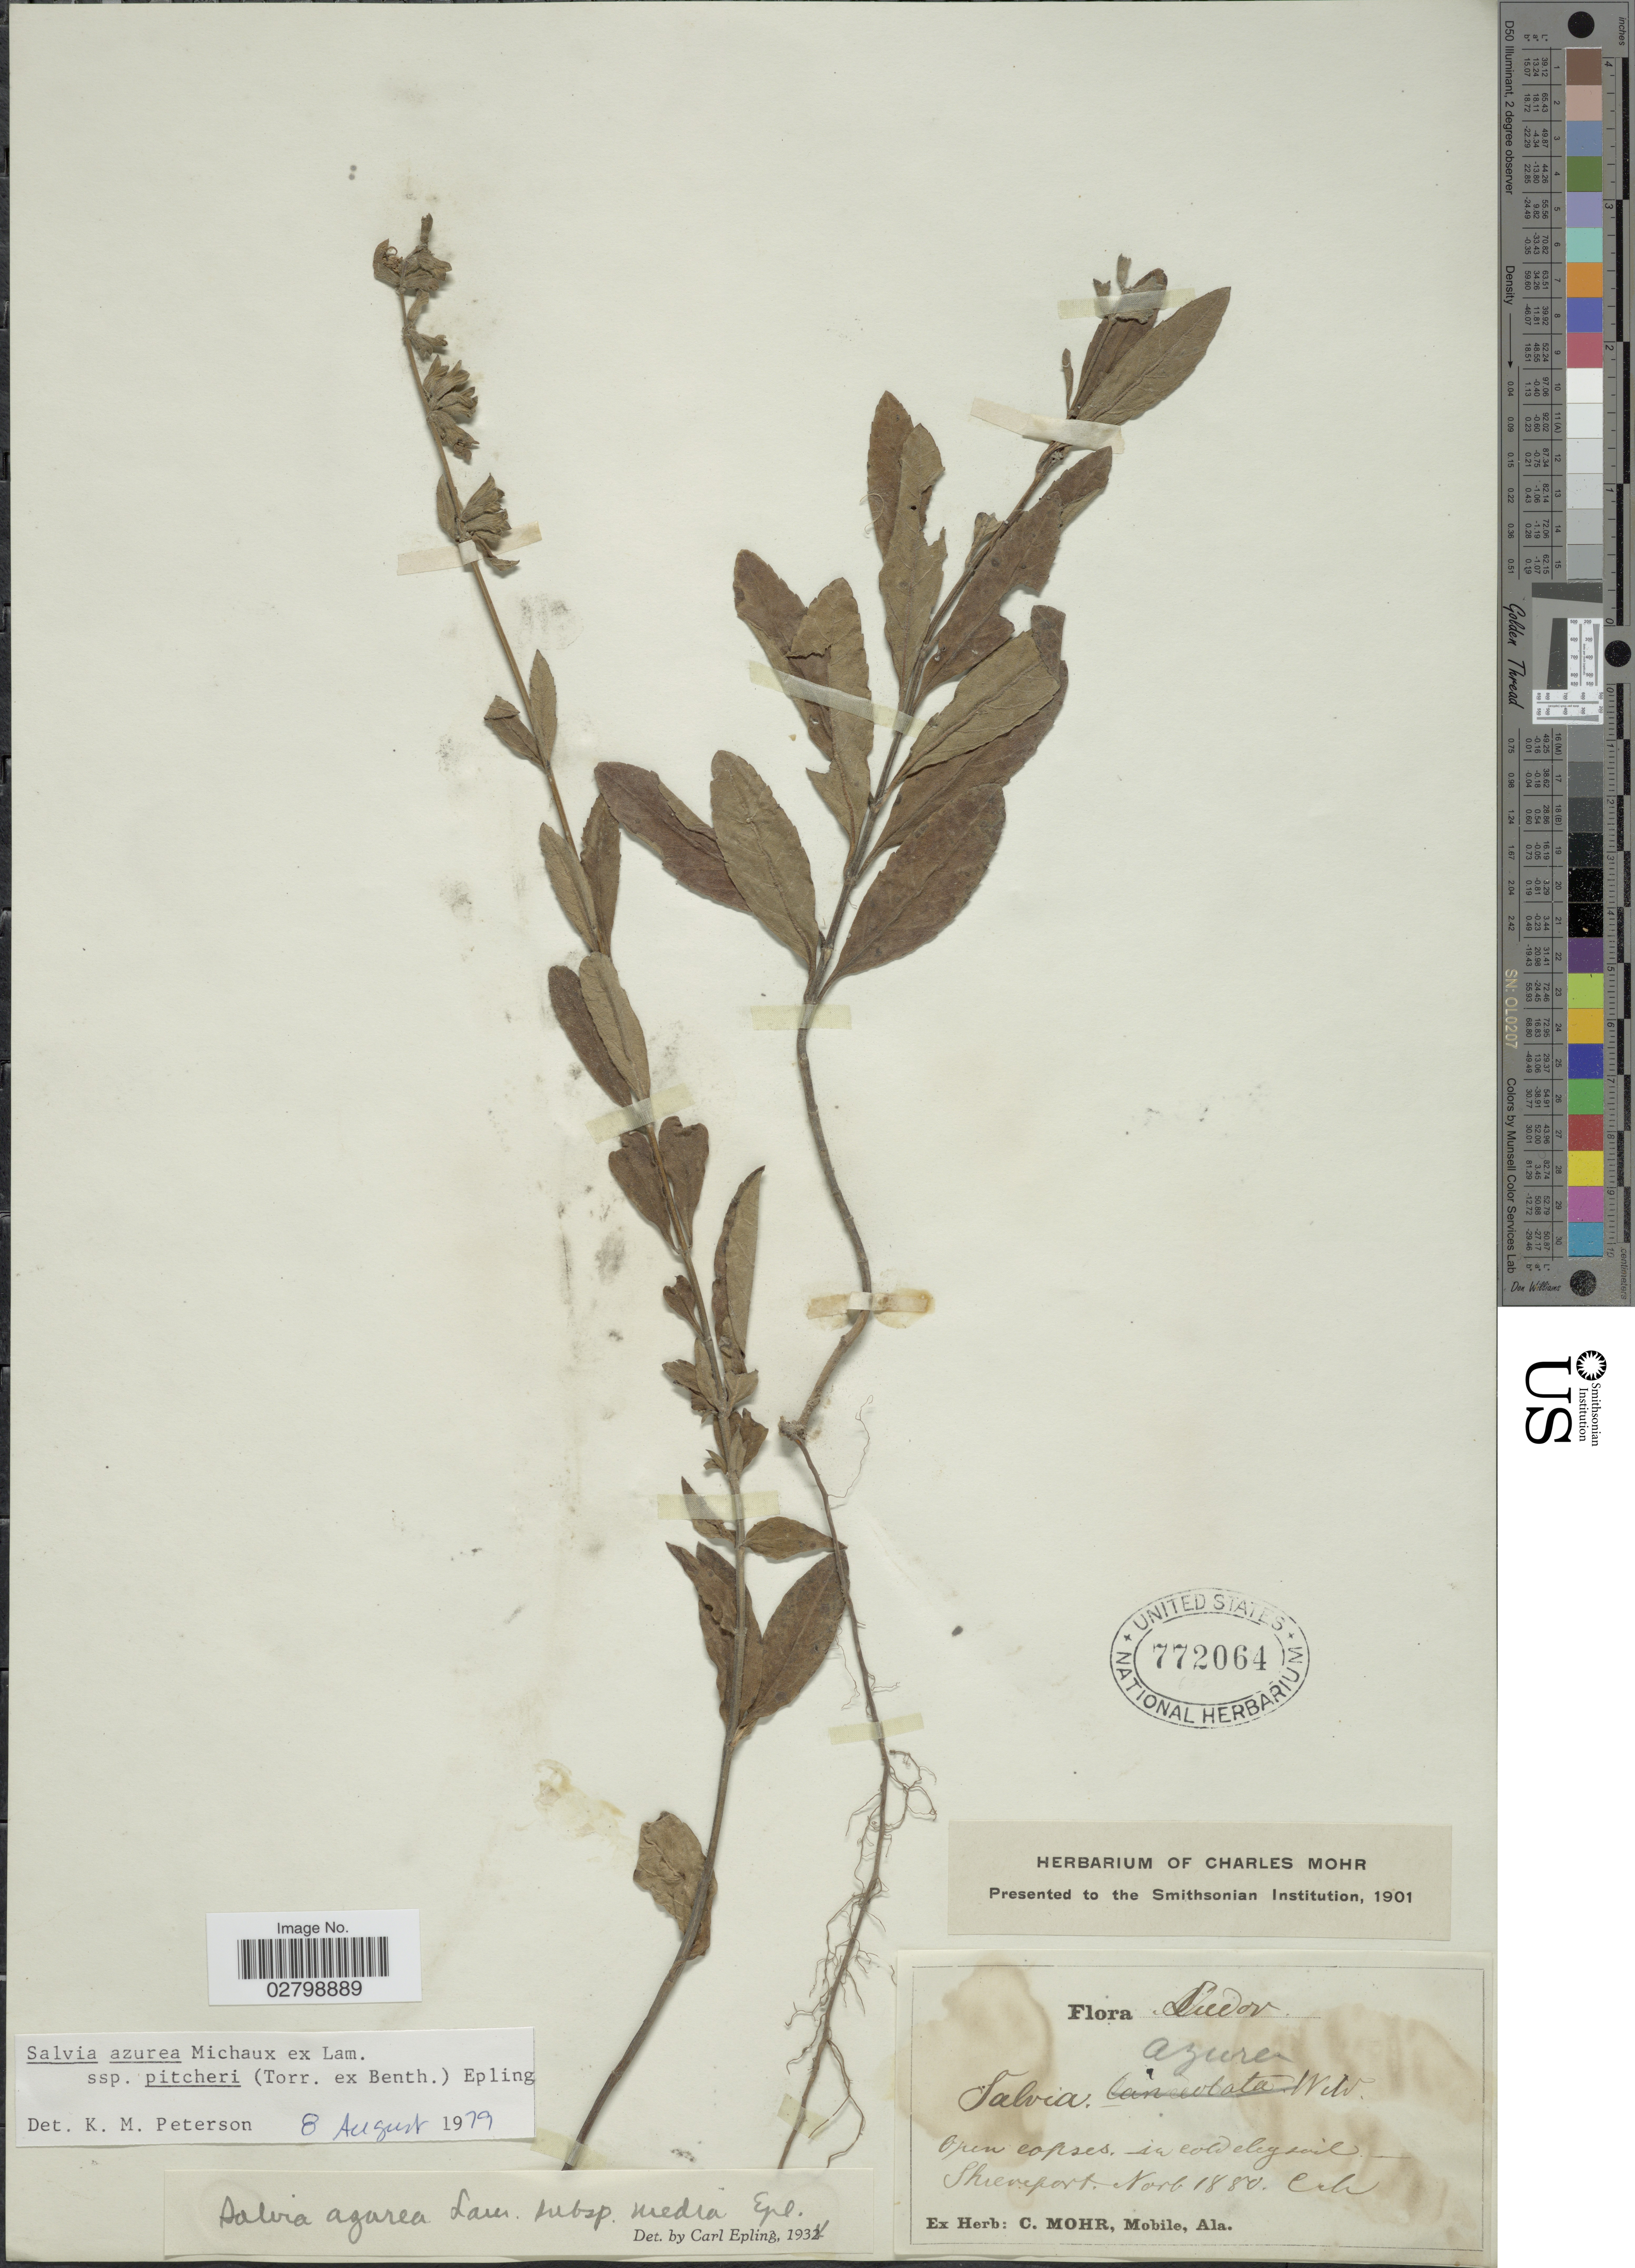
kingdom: Plantae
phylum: Tracheophyta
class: Magnoliopsida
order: Lamiales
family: Lamiaceae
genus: Salvia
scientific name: Salvia azurea subsp. pitcheri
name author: Michx. ex Lam.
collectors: C. T. Mohr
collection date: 1880-11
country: United States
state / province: Louisiana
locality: Ludov. Shreveport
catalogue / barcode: US 772064